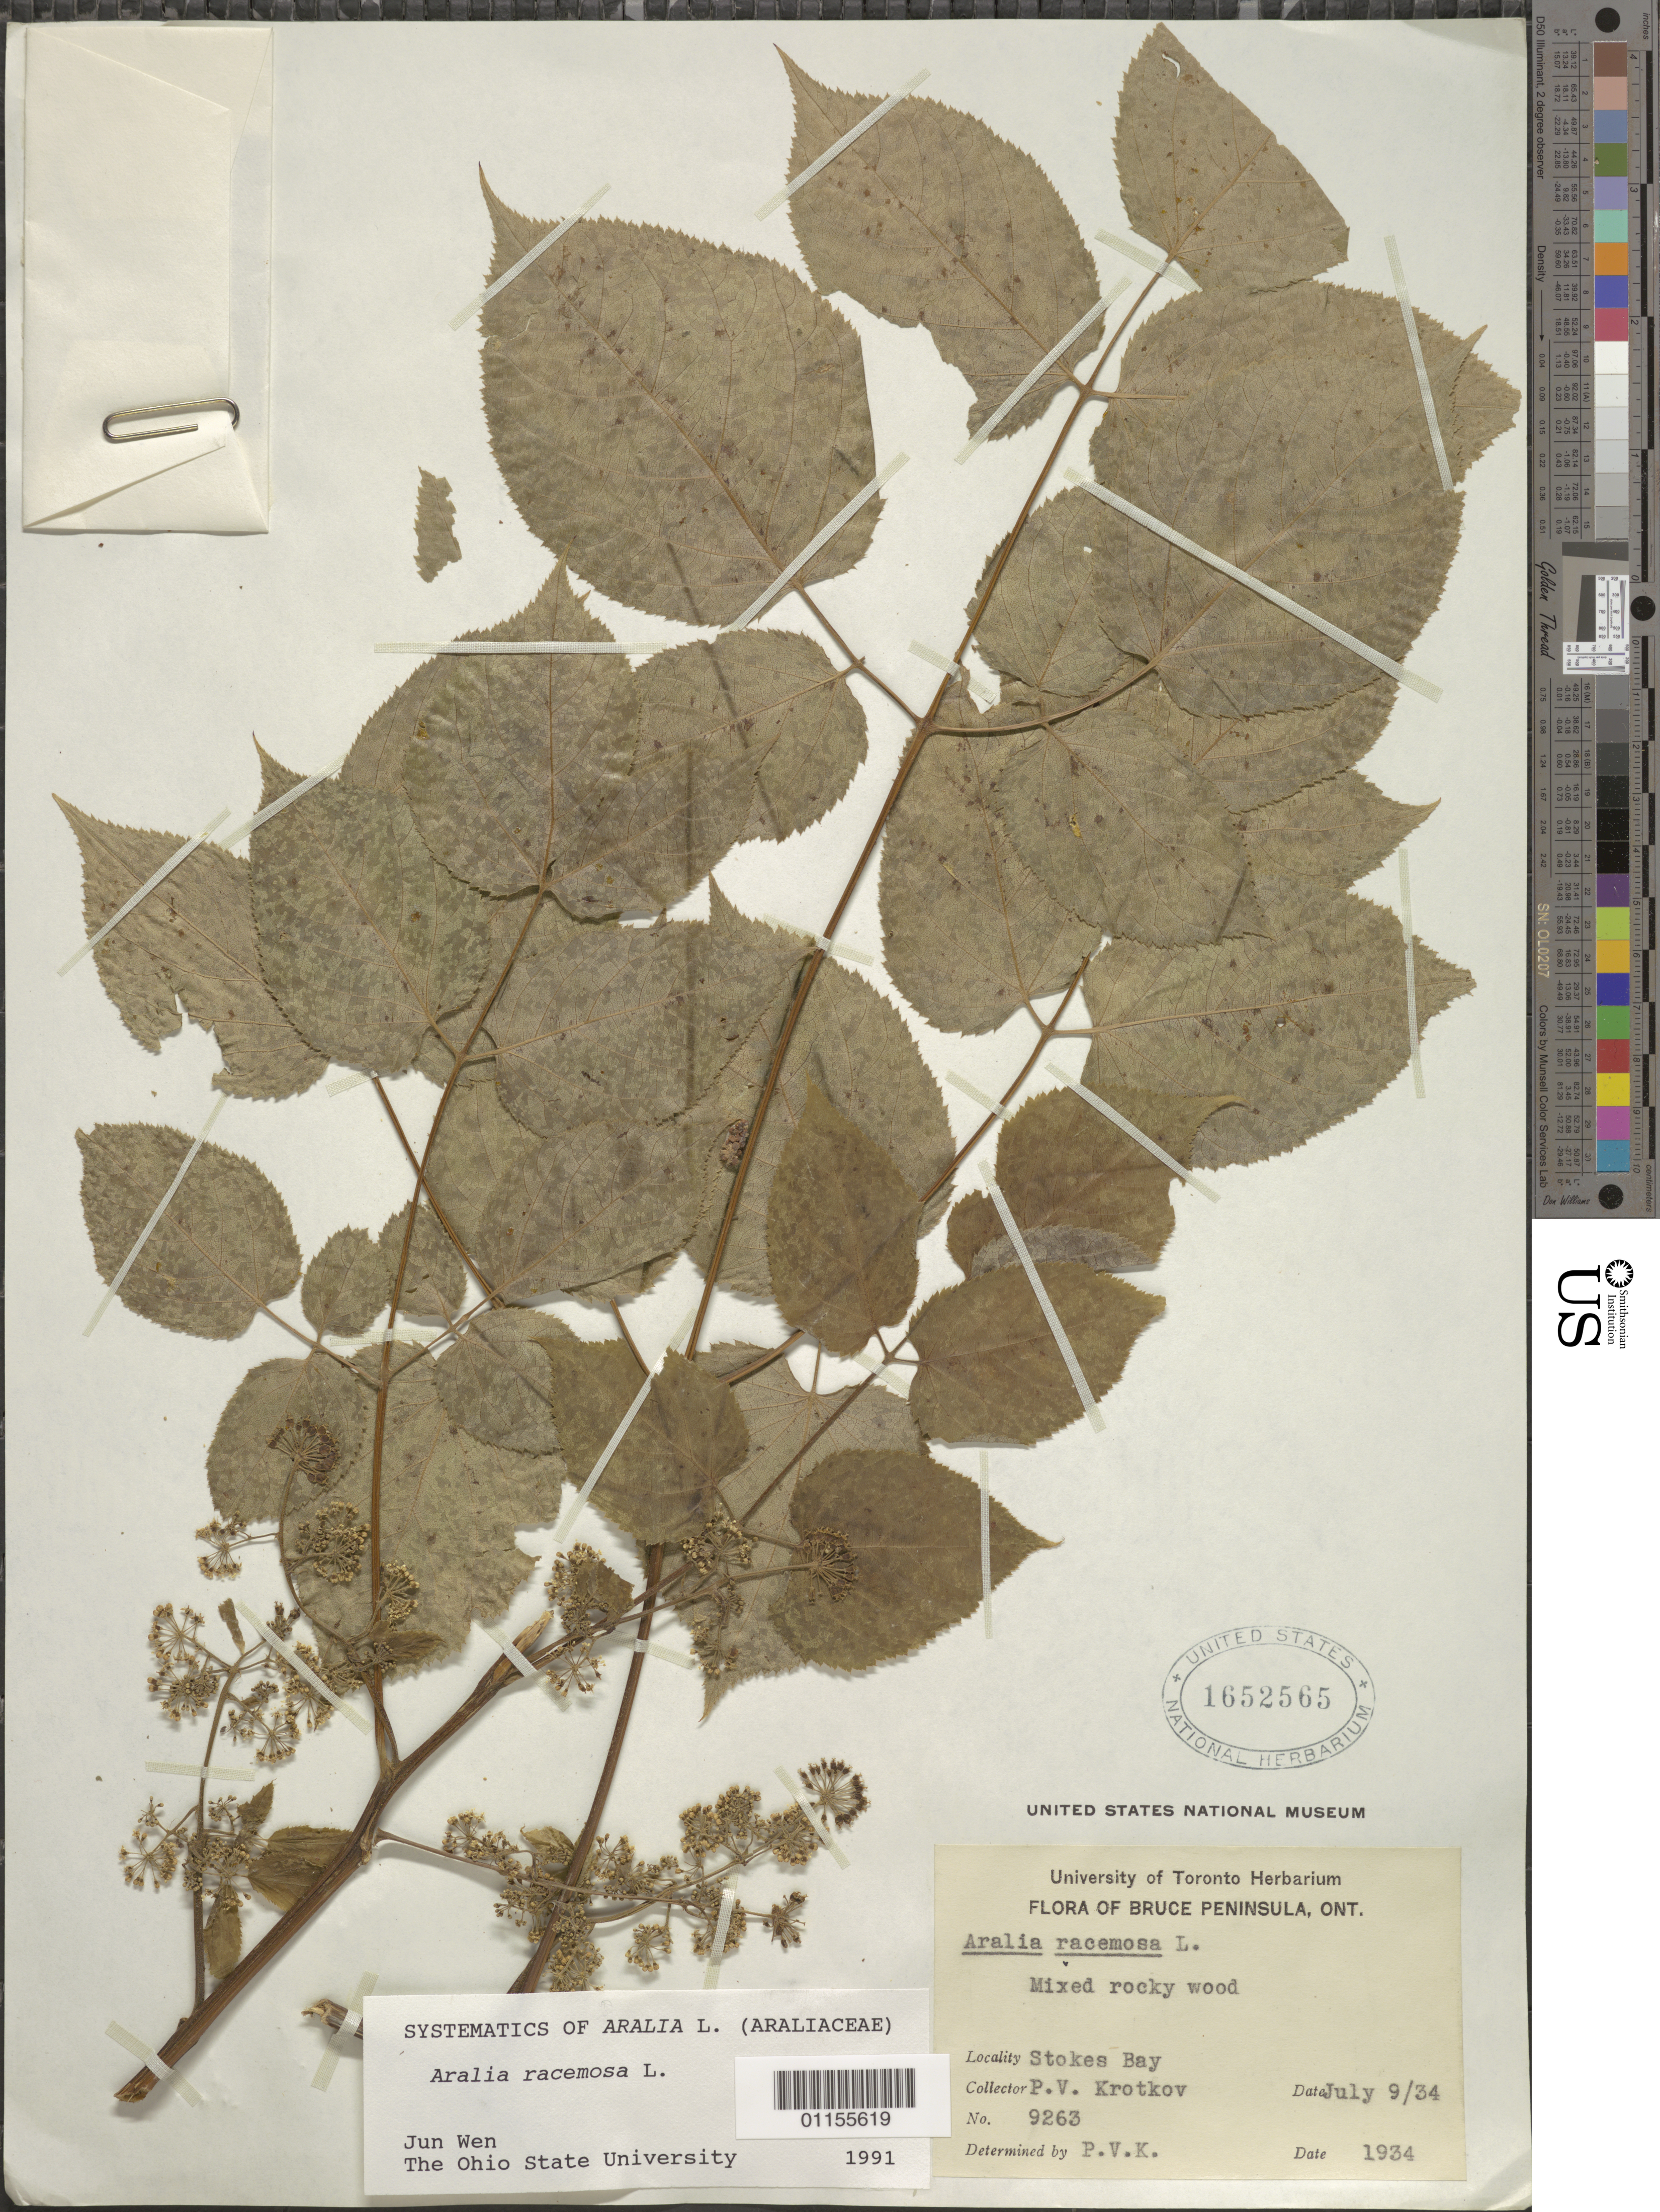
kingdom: Plantae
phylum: Tracheophyta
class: Magnoliopsida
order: Apiales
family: Araliaceae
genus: Aralia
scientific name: Aralia racemosa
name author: L.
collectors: P. V. Krotkov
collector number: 9263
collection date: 1934-07-09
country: Canada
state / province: Ontario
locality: Stokes Bay. Bruve Peninsula.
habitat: Mixed rocky wood.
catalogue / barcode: US 1652565